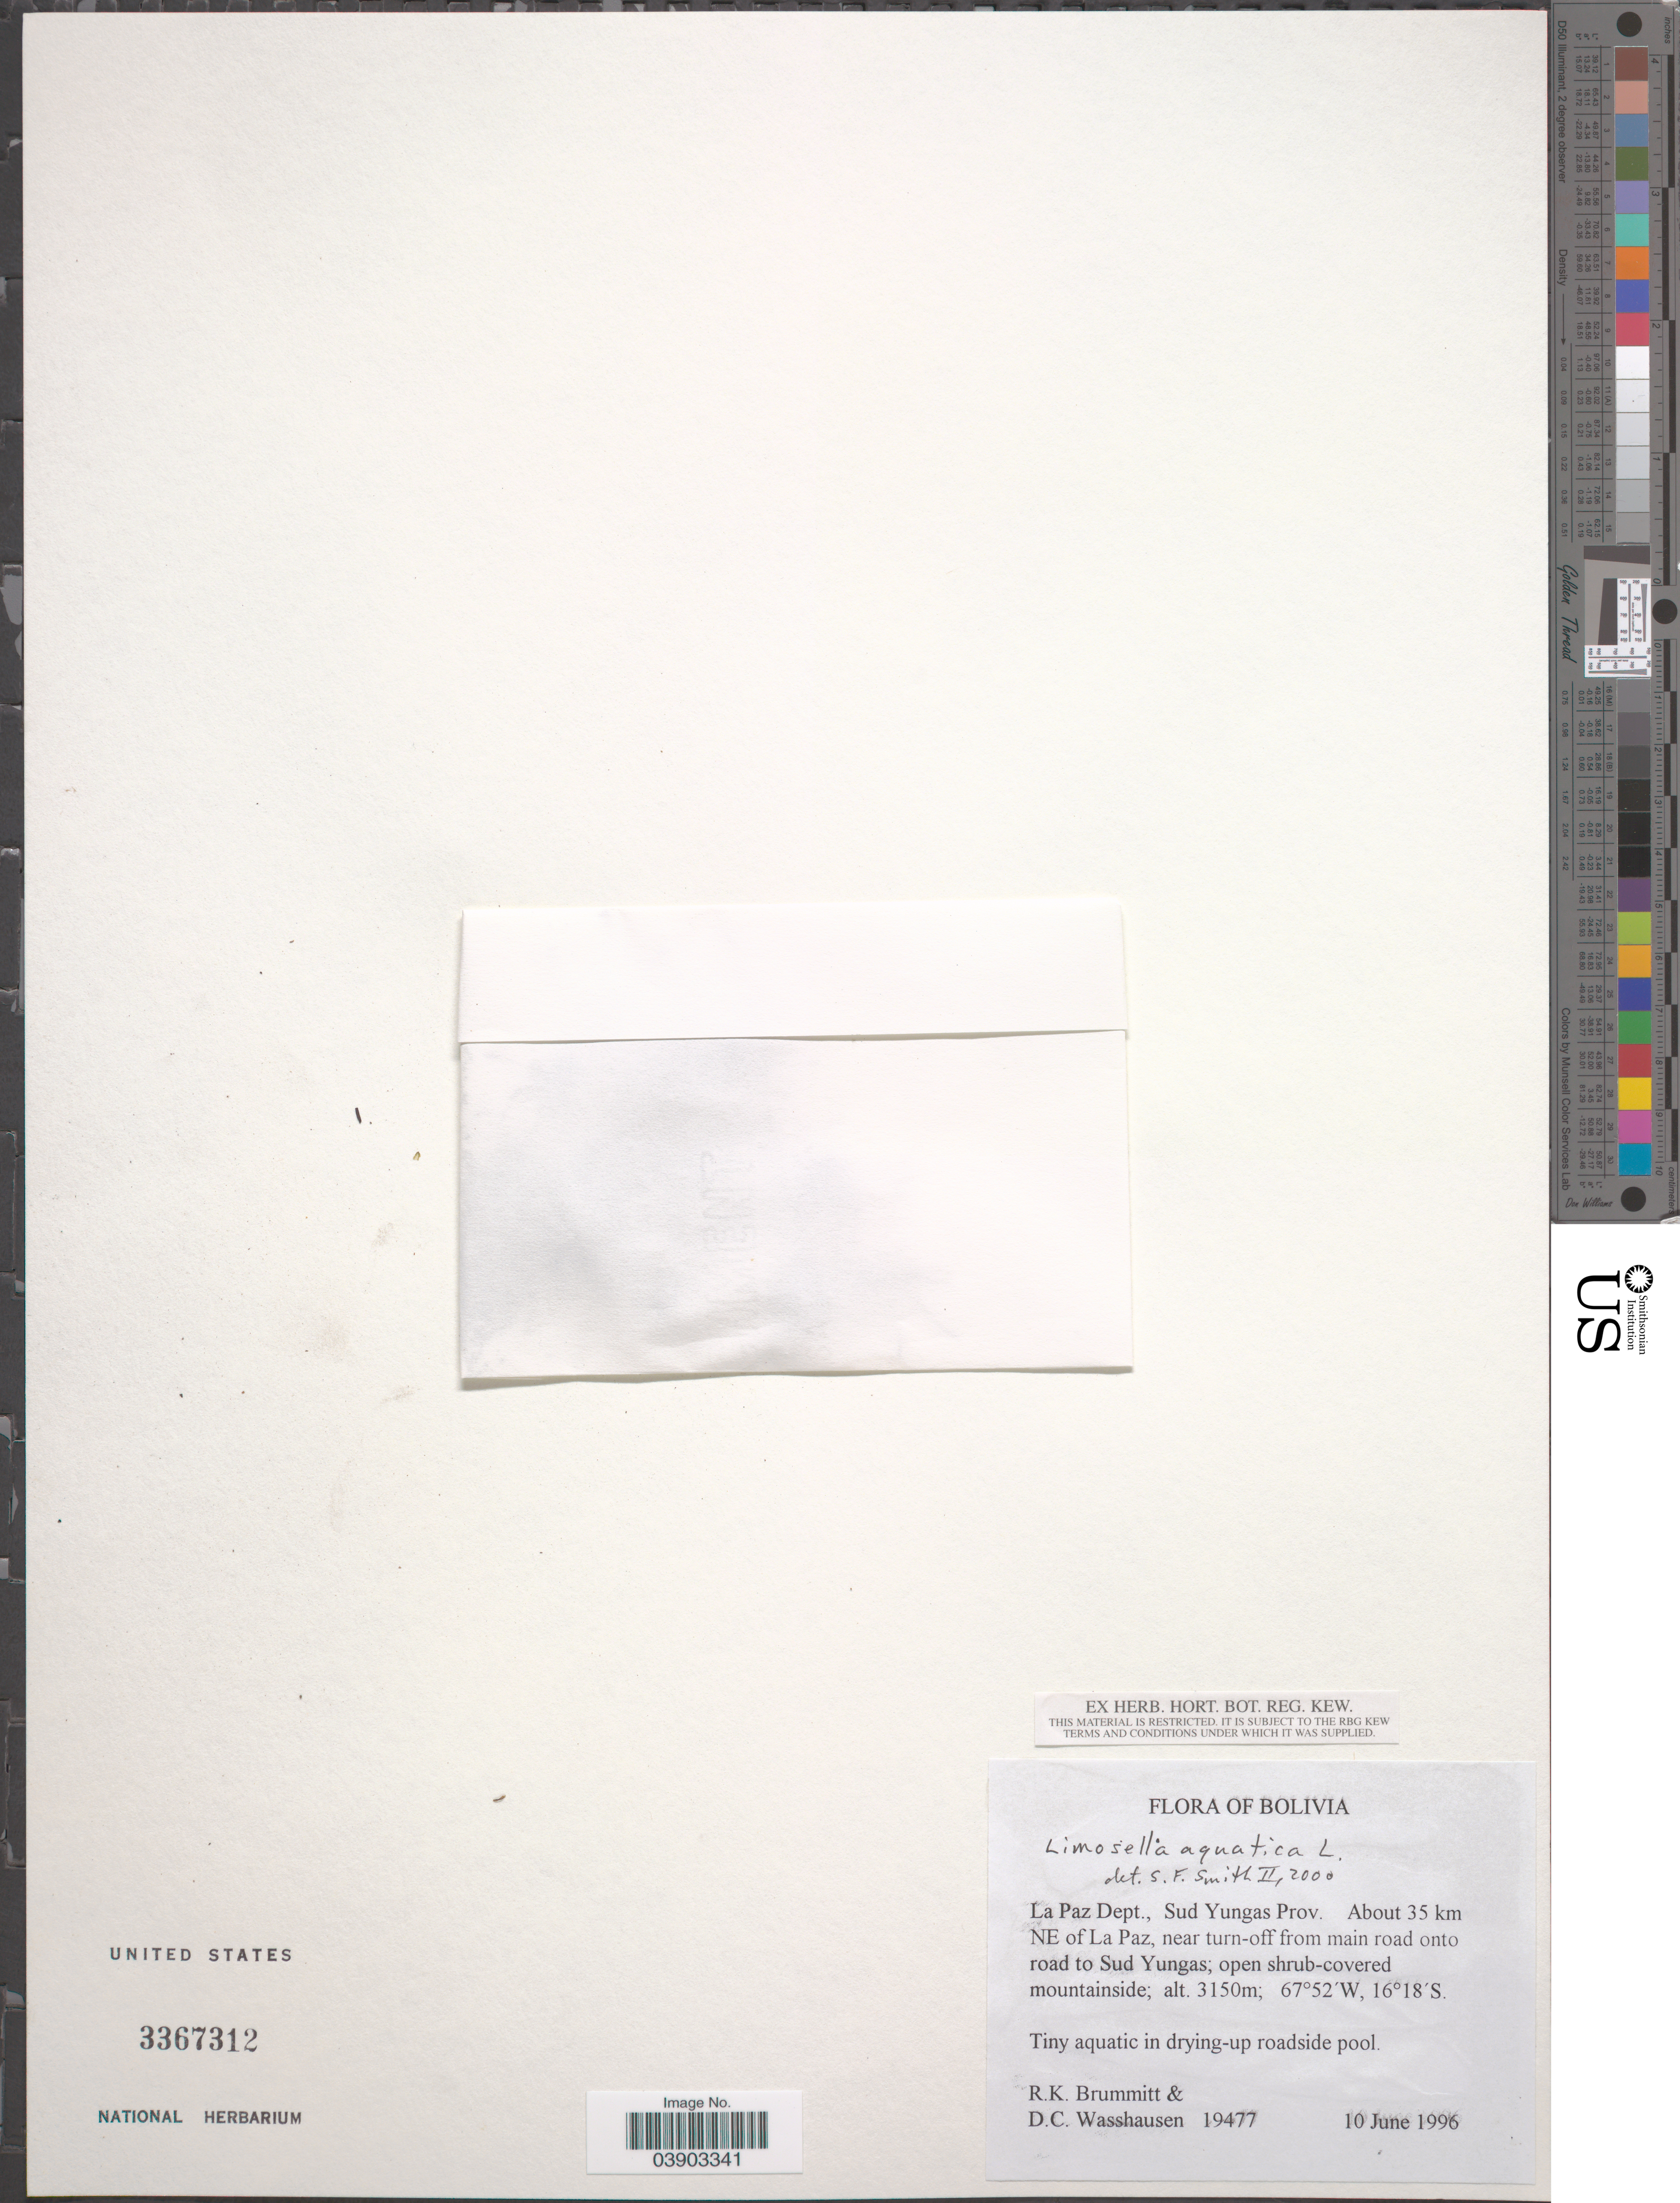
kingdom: Plantae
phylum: Tracheophyta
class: Magnoliopsida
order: Lamiales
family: Scrophulariaceae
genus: Limosella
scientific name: Limosella aquatica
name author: L.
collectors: R. K. Brummitt & D. C. Wasshausen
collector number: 19477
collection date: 1996-06-10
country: Bolivia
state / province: La Paz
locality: La Paz Dept., Sud Yungas Prov. About 35 km NE of La Paz, near turn-off from main road onto road to Sud Yungas.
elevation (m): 3150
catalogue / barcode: US 3367312